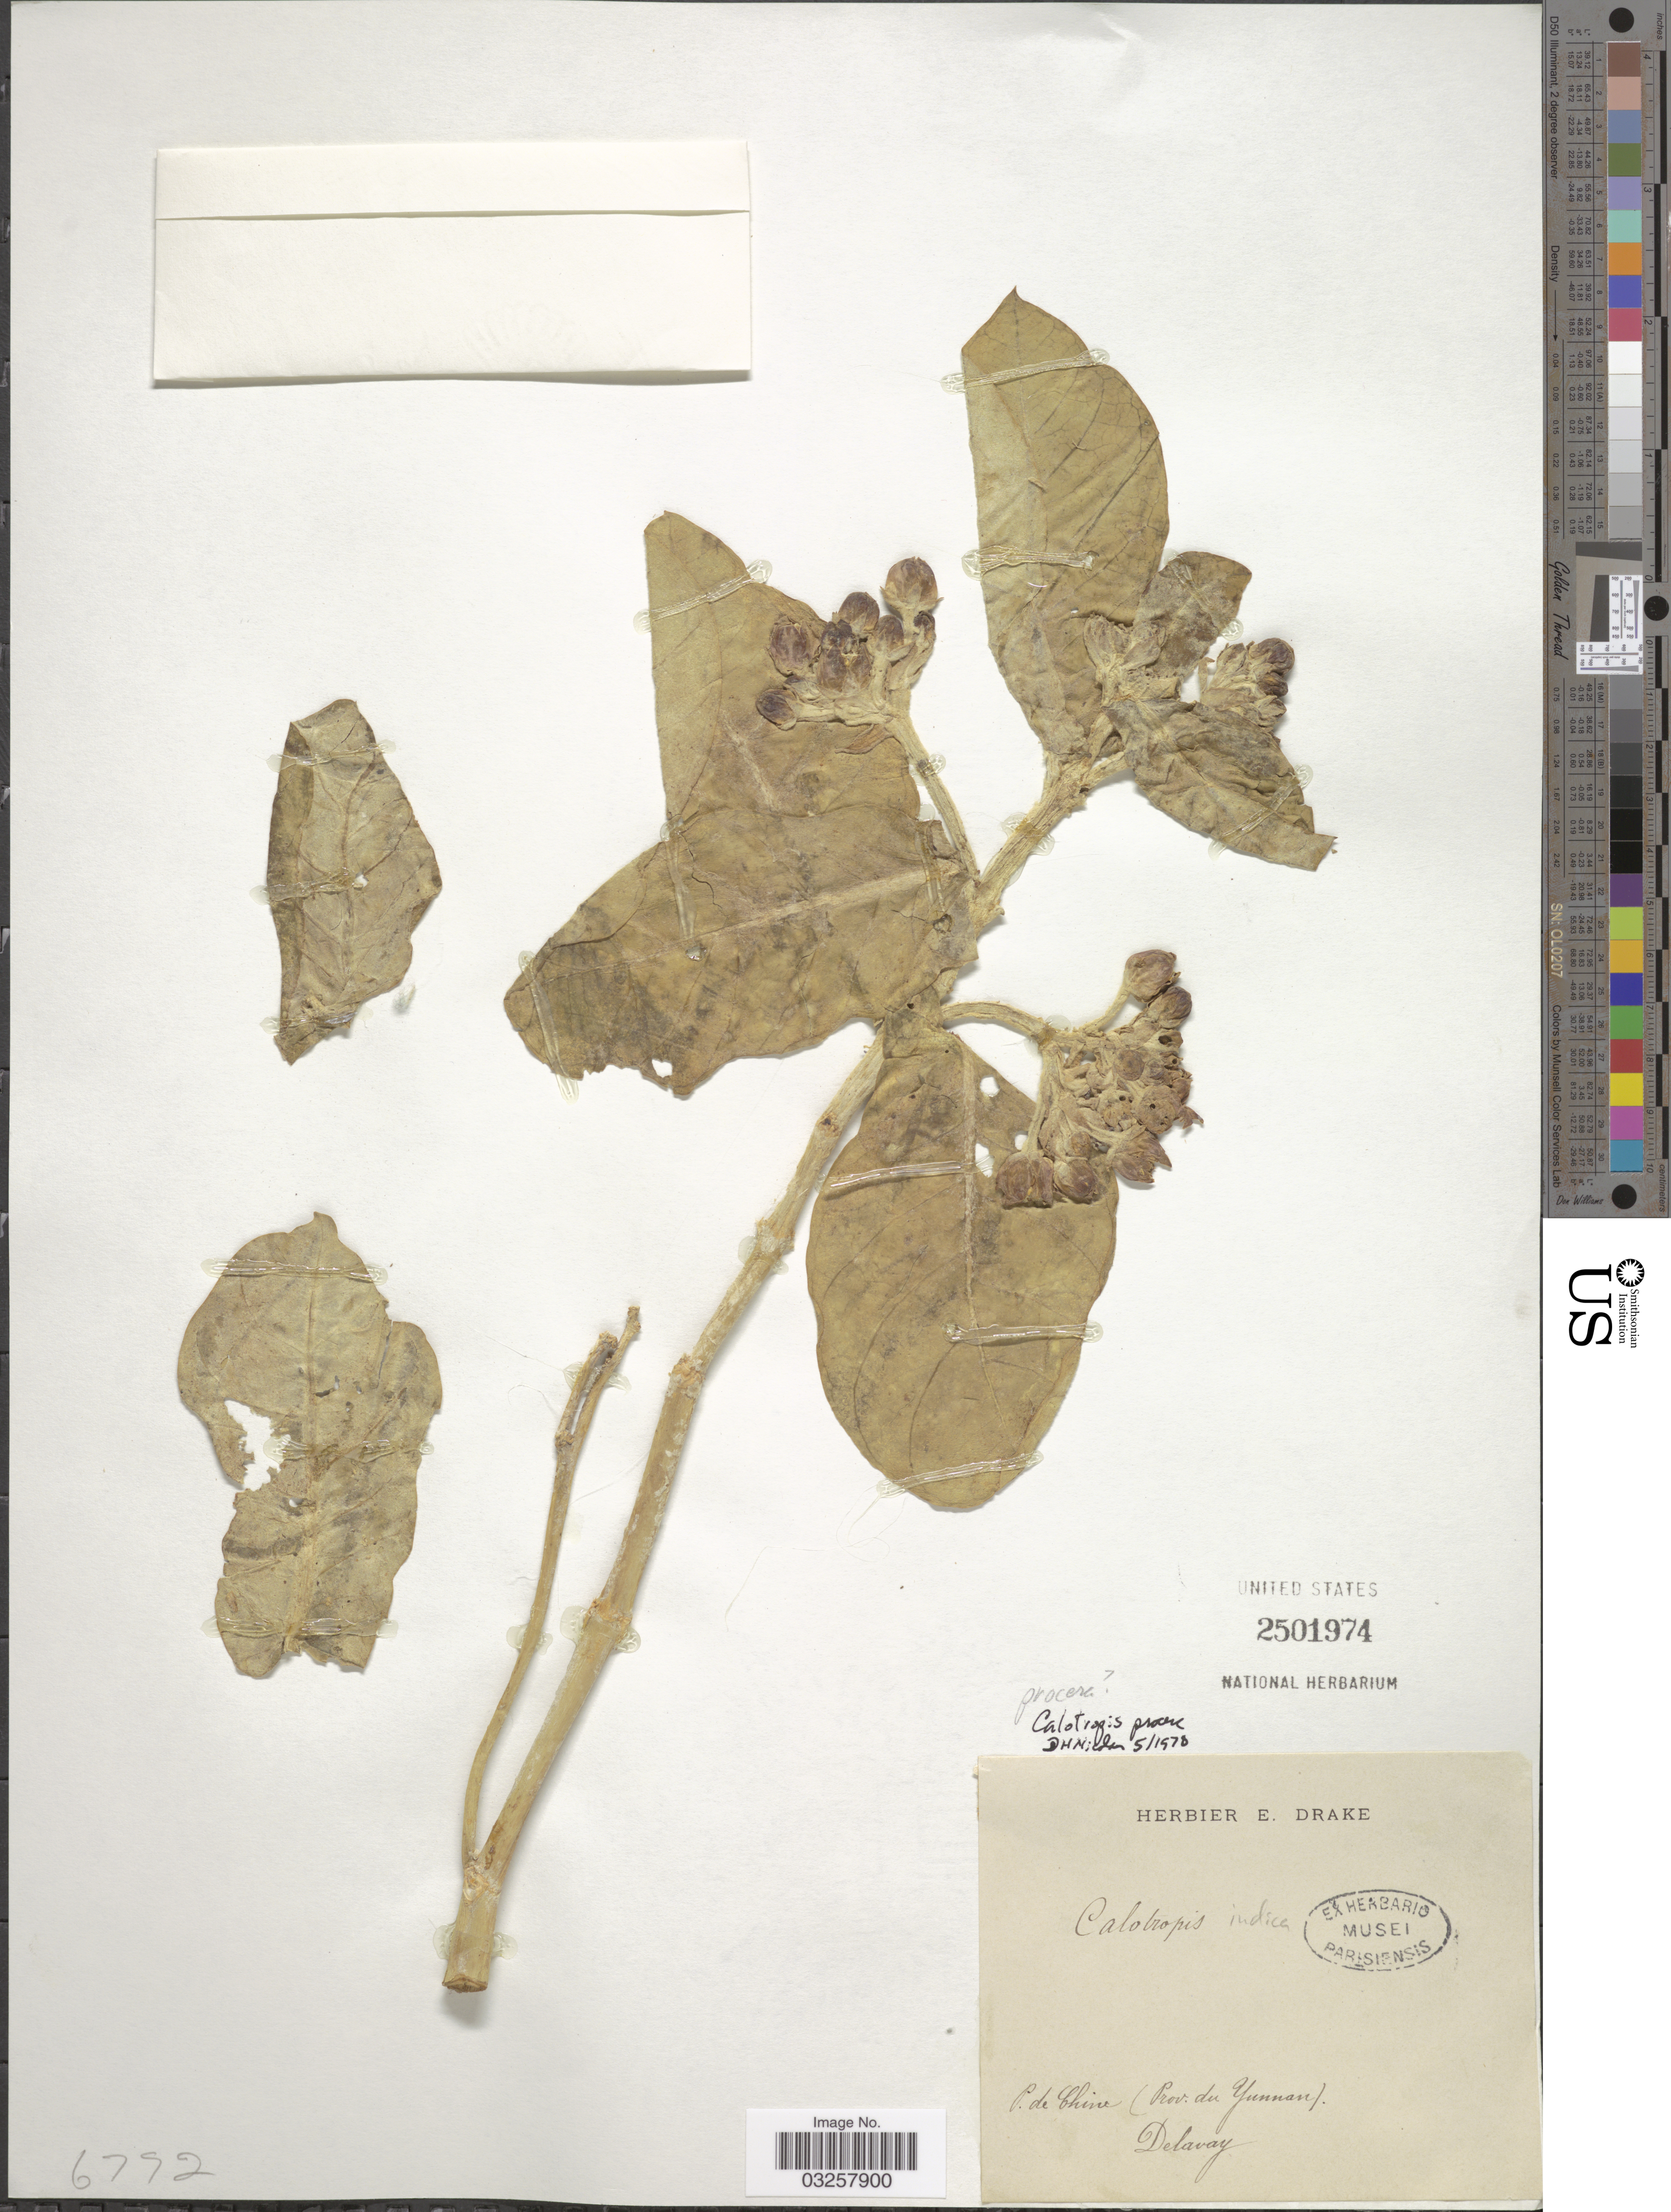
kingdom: Plantae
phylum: Tracheophyta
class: Magnoliopsida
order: Gentianales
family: Apocynaceae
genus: Calotropis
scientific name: Calotropis procera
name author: (Aiton) W.T. Aiton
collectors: Delavay, --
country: China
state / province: Yunnan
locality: P. de Chine.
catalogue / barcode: US 2501974